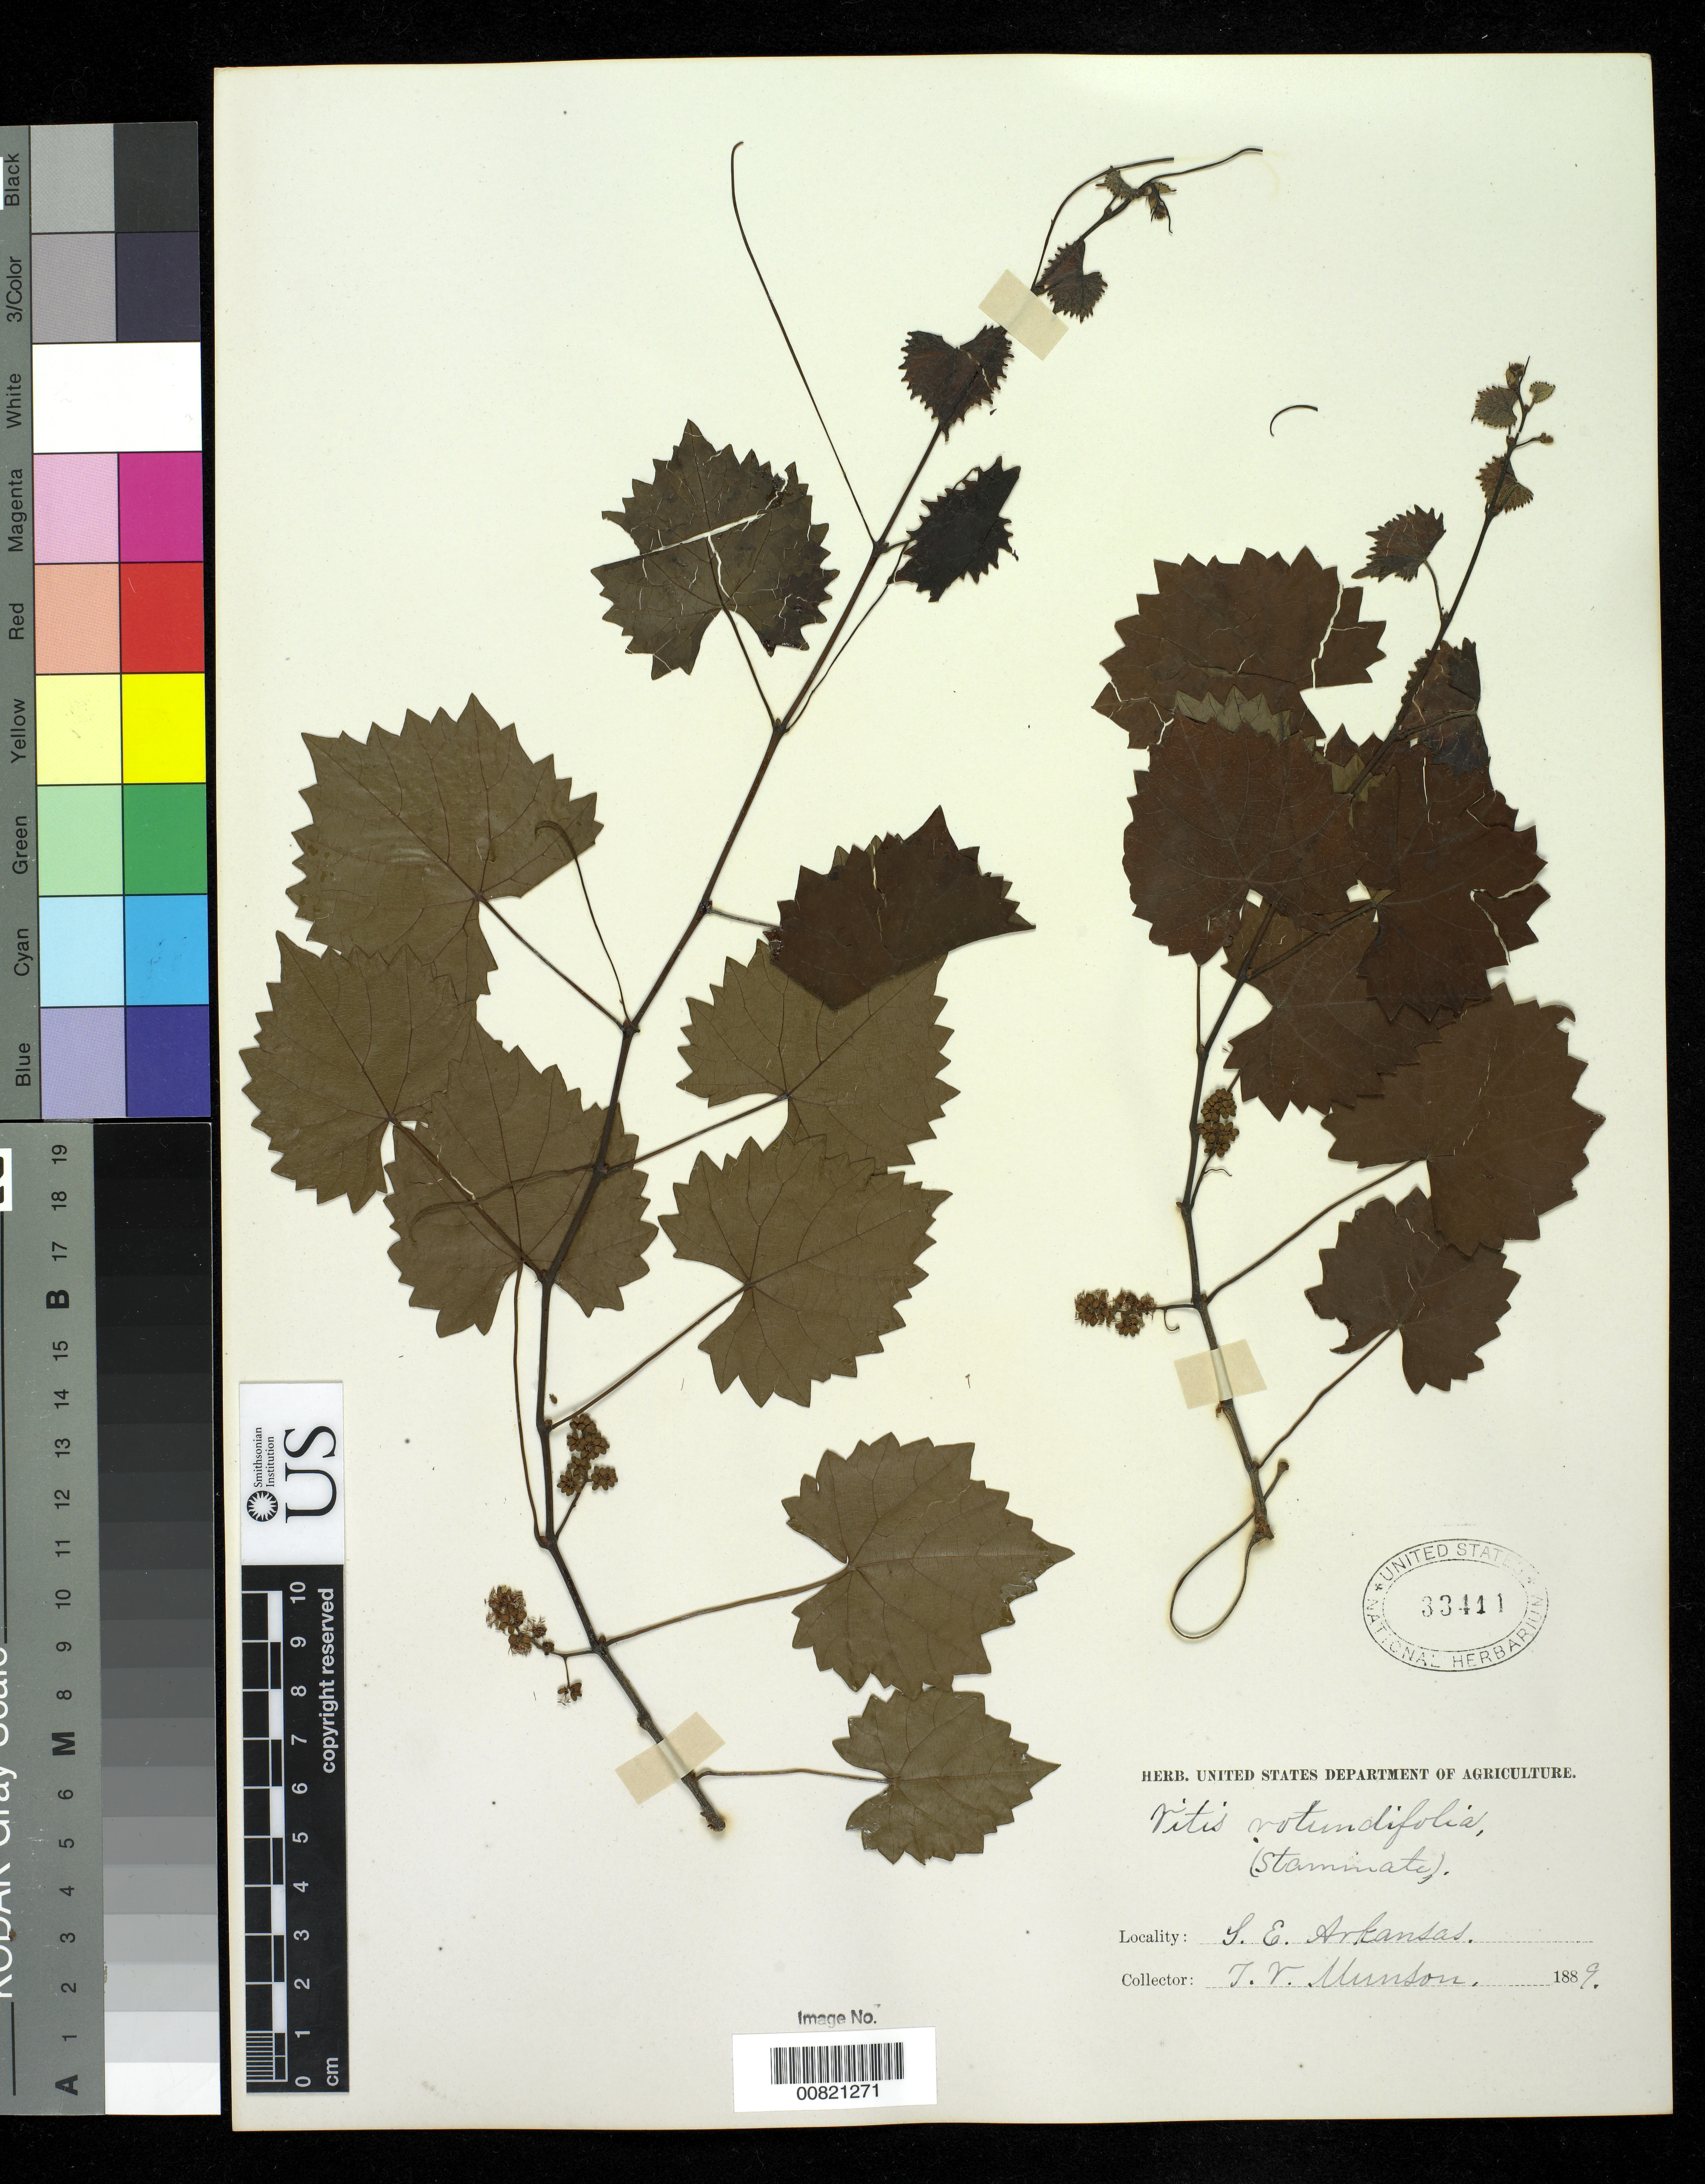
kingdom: Plantae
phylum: Tracheophyta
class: Magnoliopsida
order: Vitales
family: Vitaceae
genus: Vitis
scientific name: Vitis rotundifolia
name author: Michx.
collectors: T. V. Munson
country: United States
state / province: Arkansas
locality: SE Arkansas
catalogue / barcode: US 33411